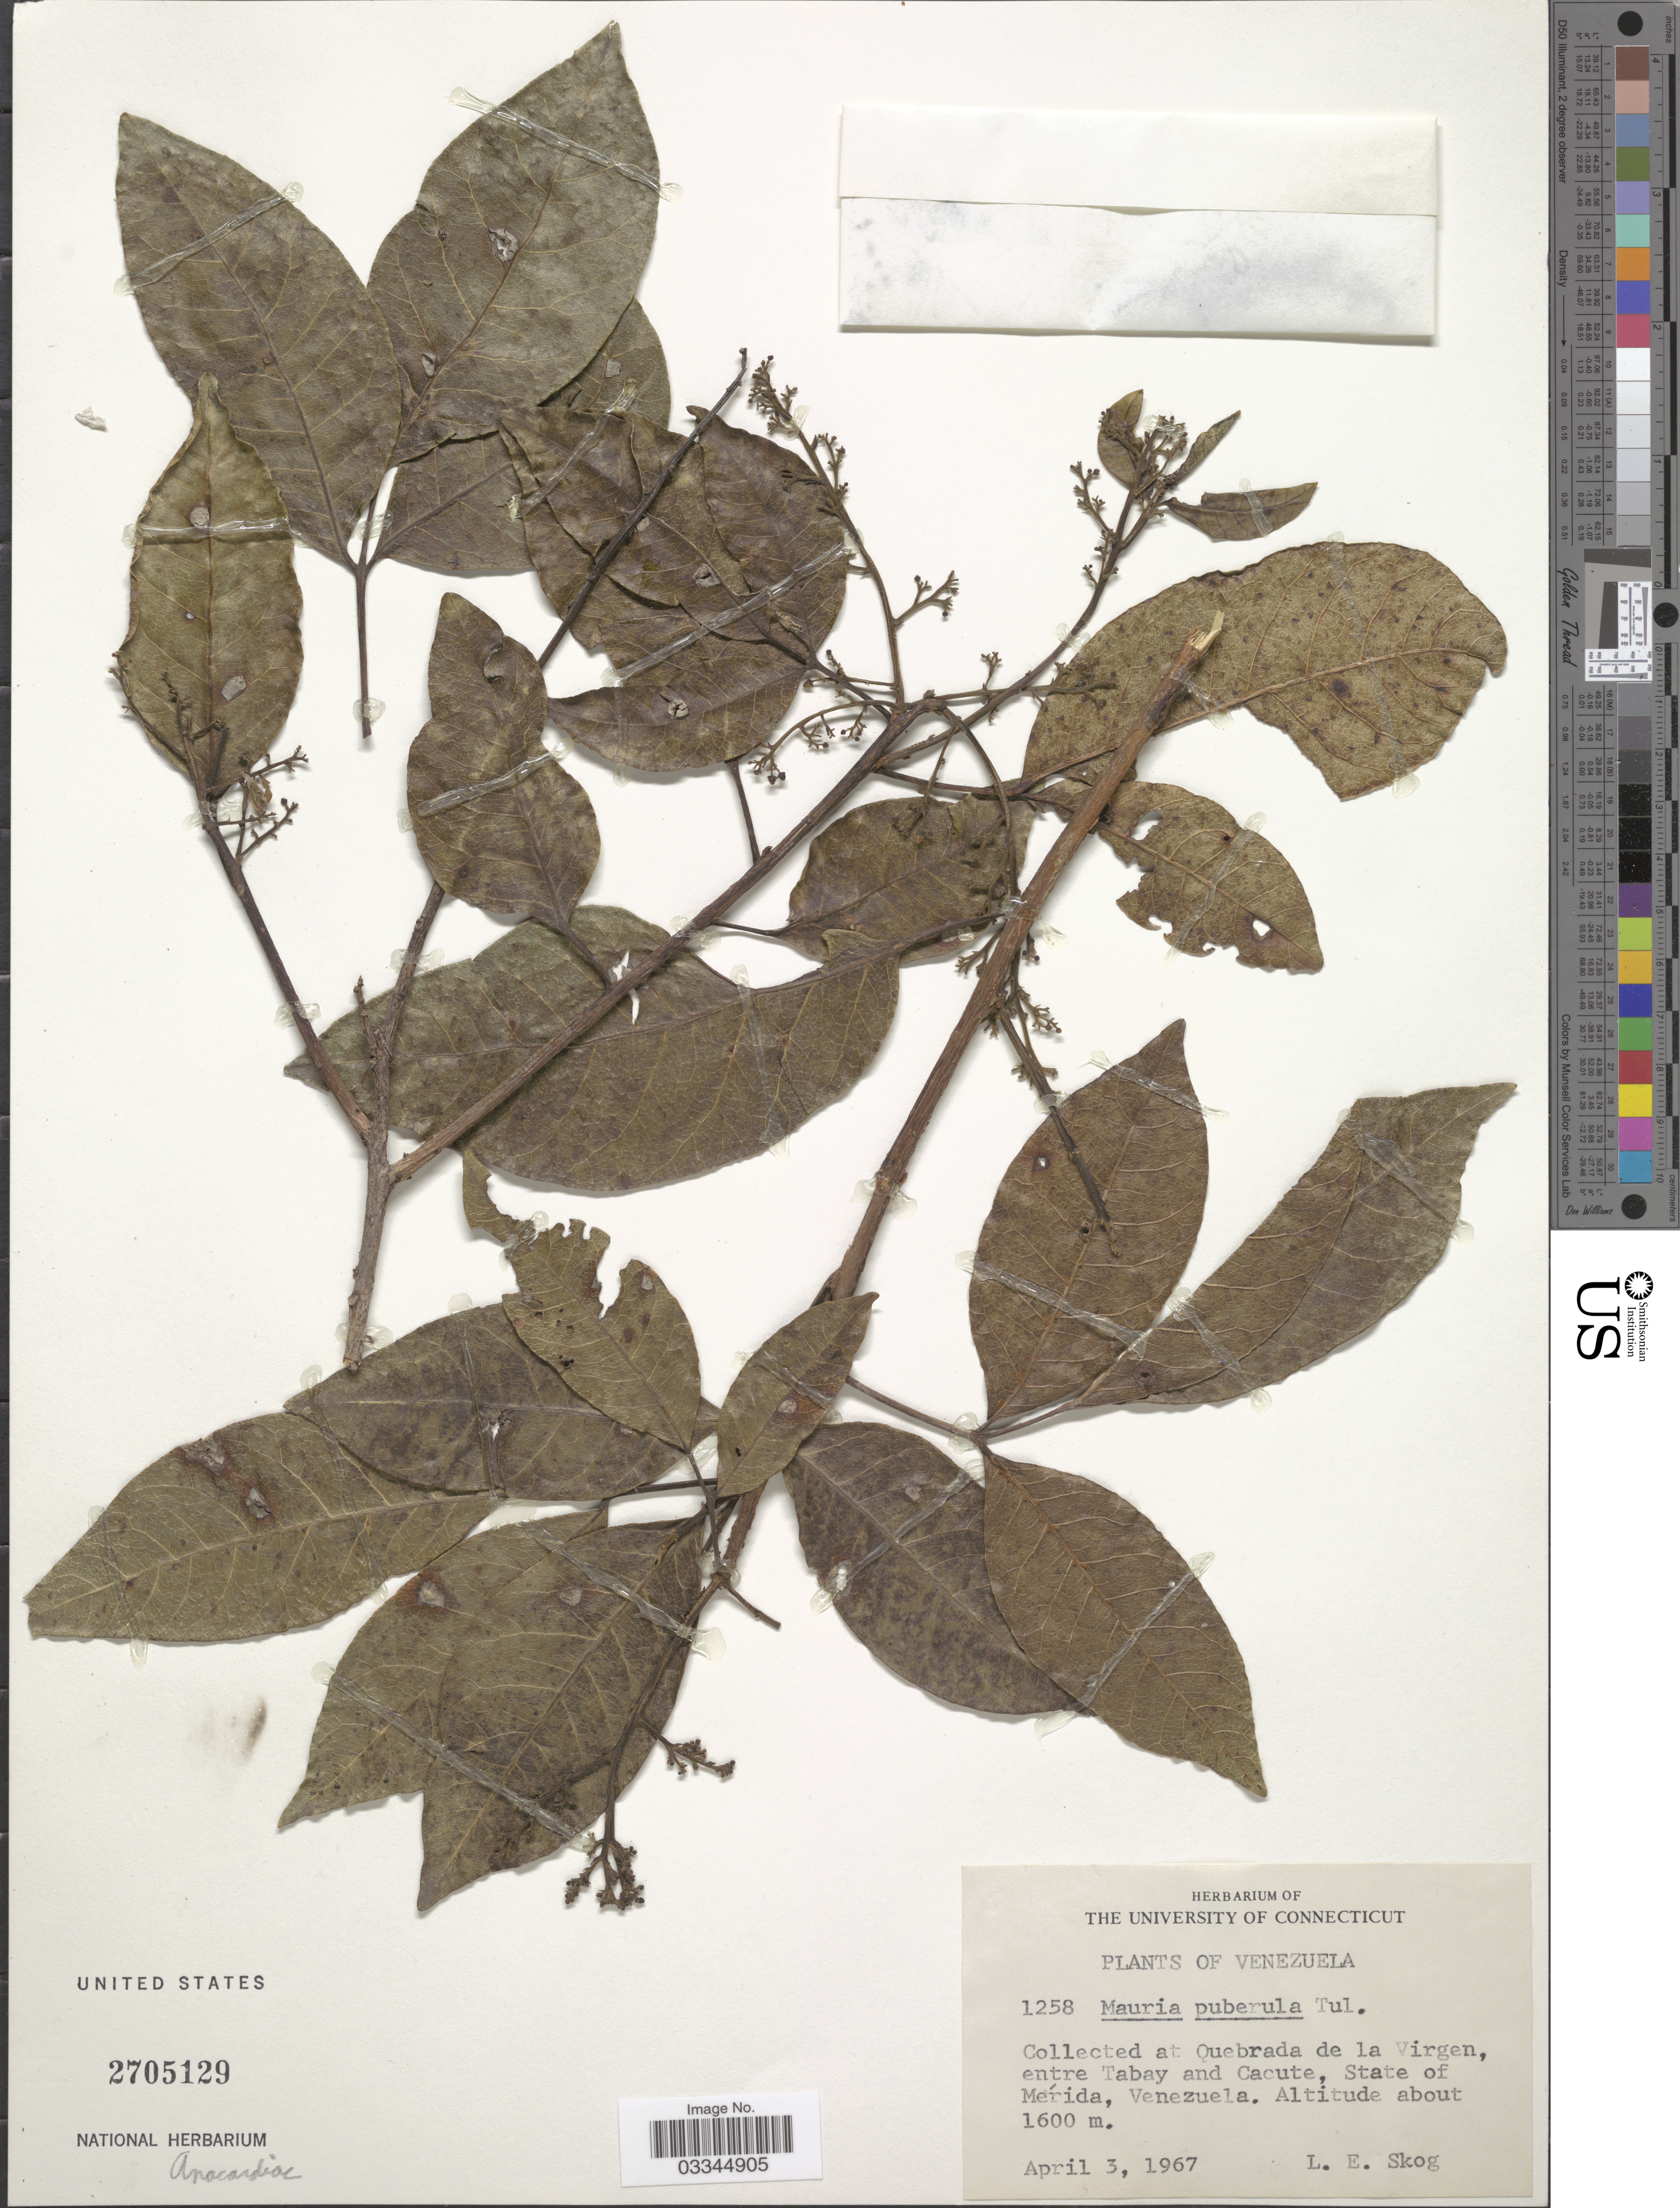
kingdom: Plantae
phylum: Tracheophyta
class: Magnoliopsida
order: Sapindales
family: Anacardiaceae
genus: Mauria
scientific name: Mauria puberula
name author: Tul.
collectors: L. E. Skog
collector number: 1258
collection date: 1967-04-03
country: Venezuela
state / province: Mérida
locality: Quebrada de la Virgen, entre Tabay and Cacute.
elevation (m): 1600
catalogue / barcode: US 2705129